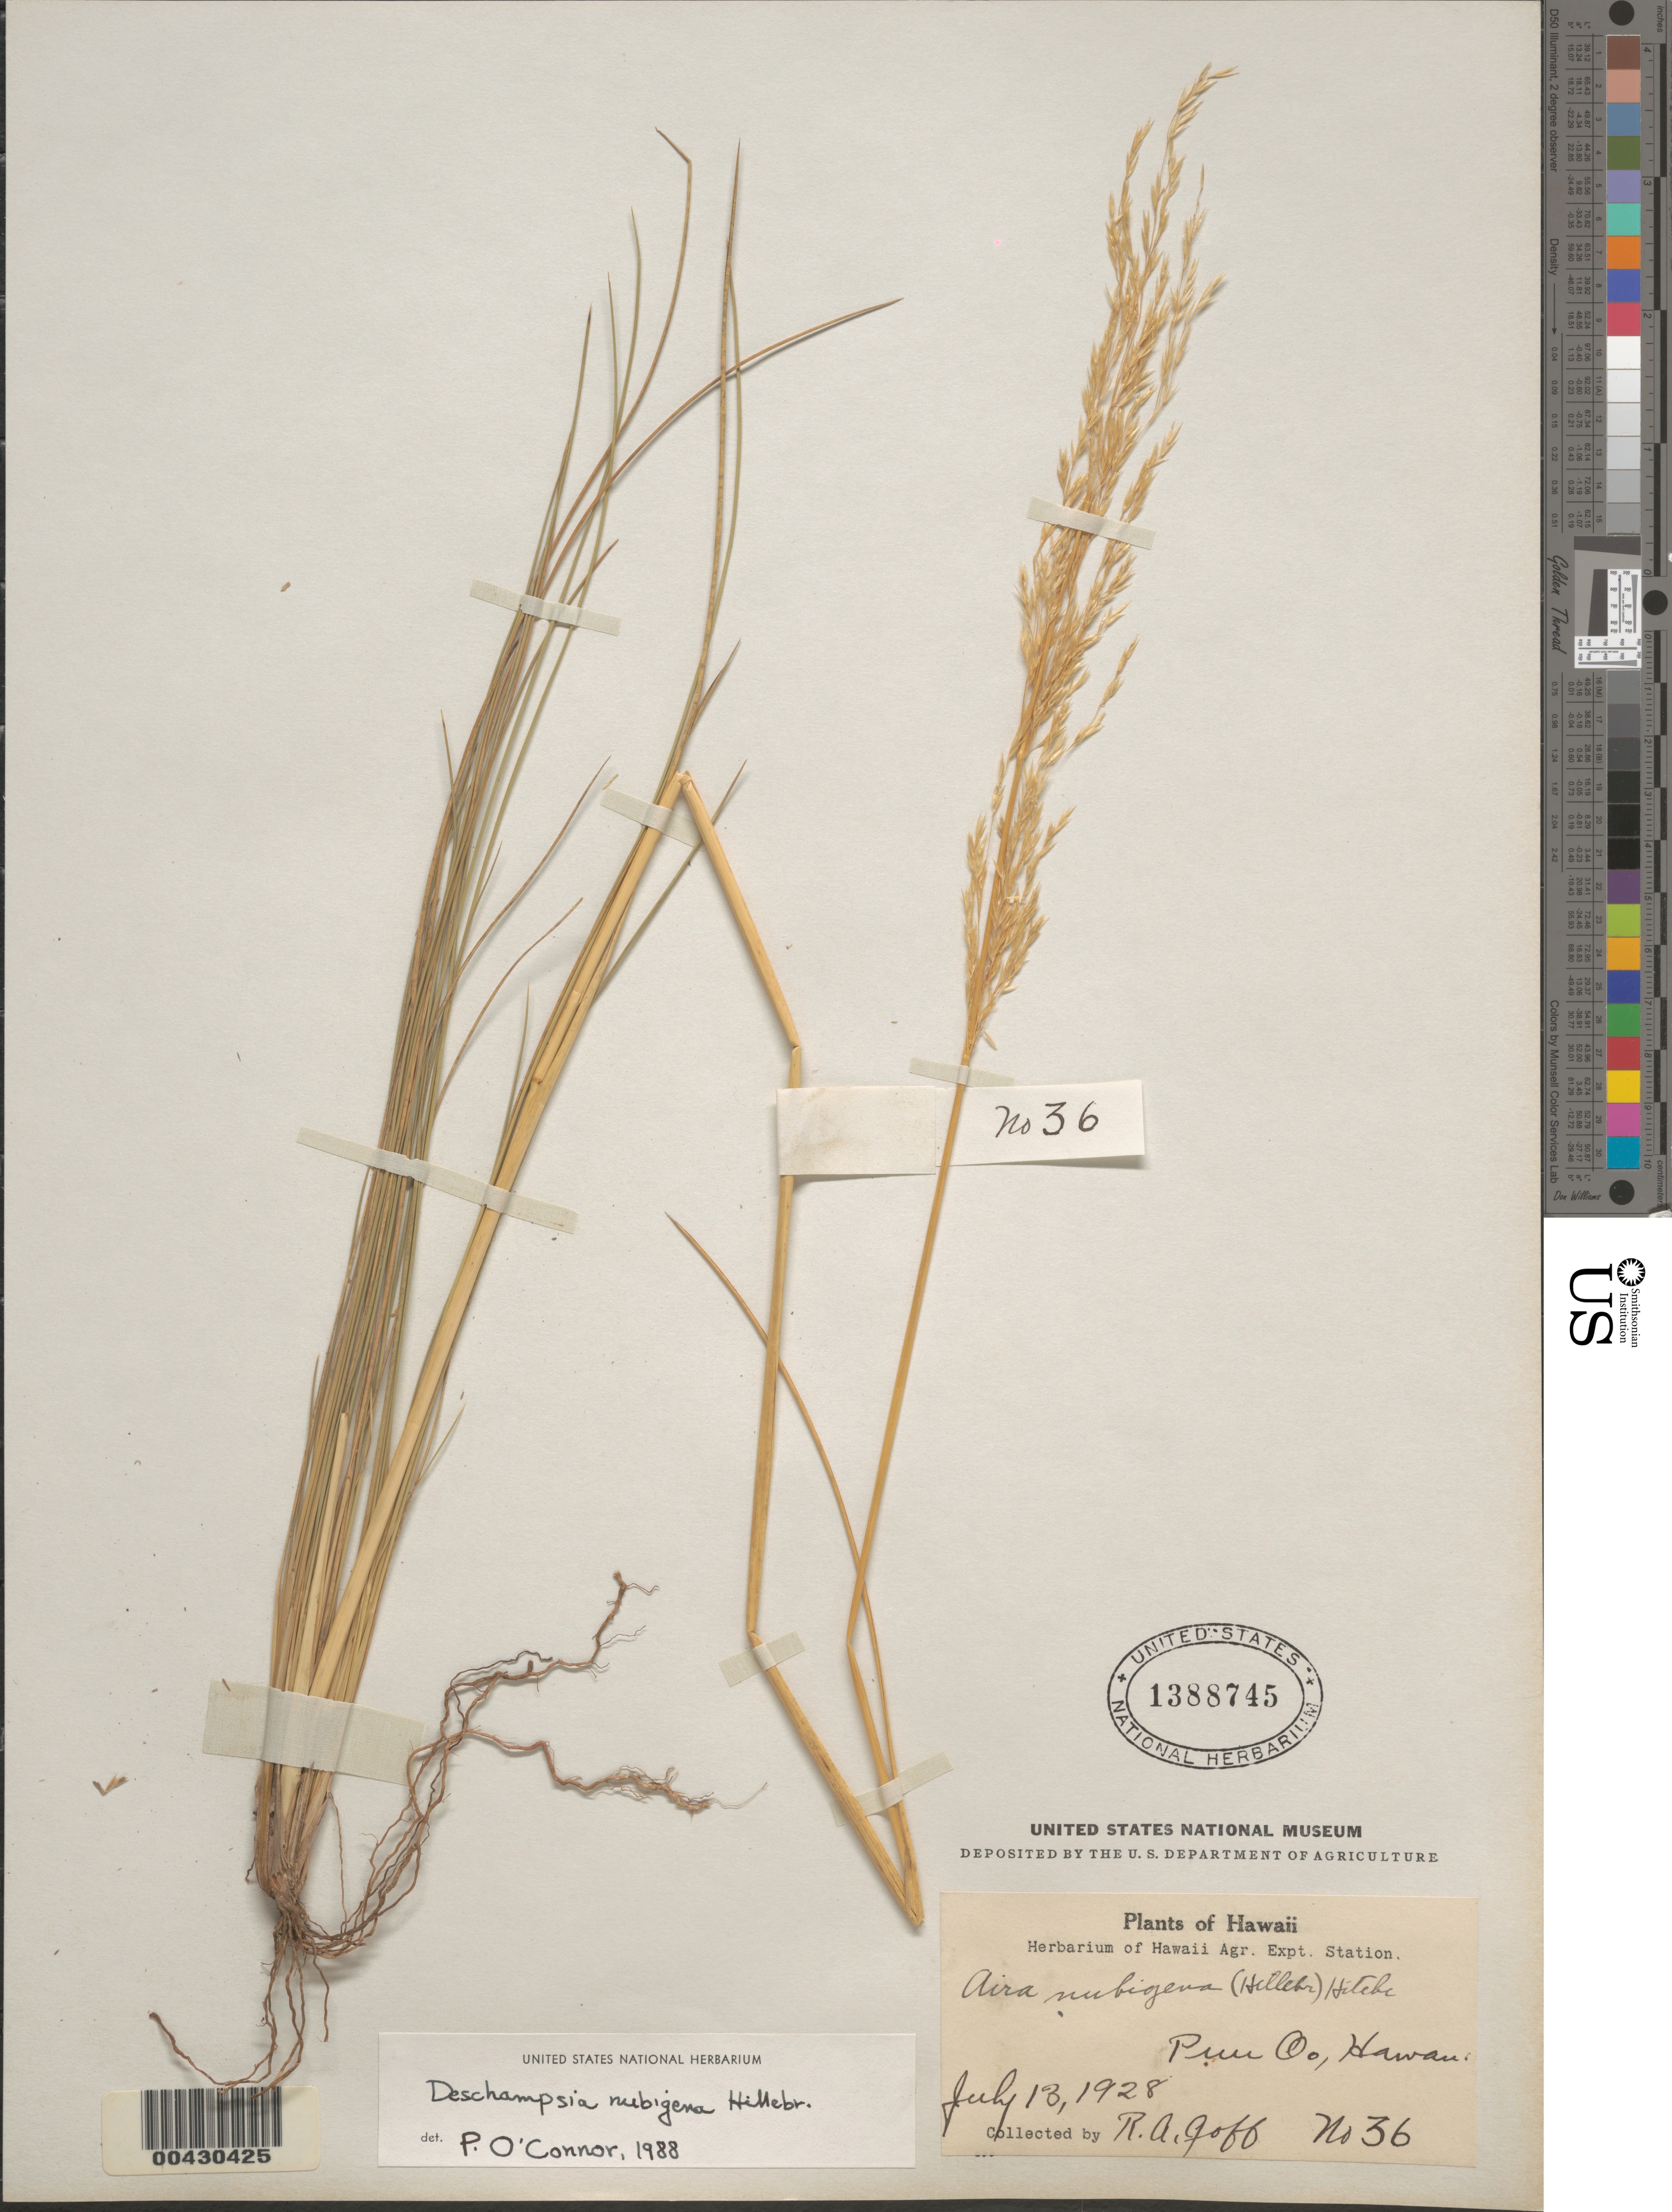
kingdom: Plantae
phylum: Tracheophyta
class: Liliopsida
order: Poales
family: Poaceae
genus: Deschampsia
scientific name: Deschampsia nubigena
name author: Hillebr.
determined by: O'Connor, P.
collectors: R. Goff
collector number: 36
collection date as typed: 13 Jul 1928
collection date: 1928-07-13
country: United States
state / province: Hawaii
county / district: Hawaii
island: Hawaii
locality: Puu Oo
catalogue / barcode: US 1388745